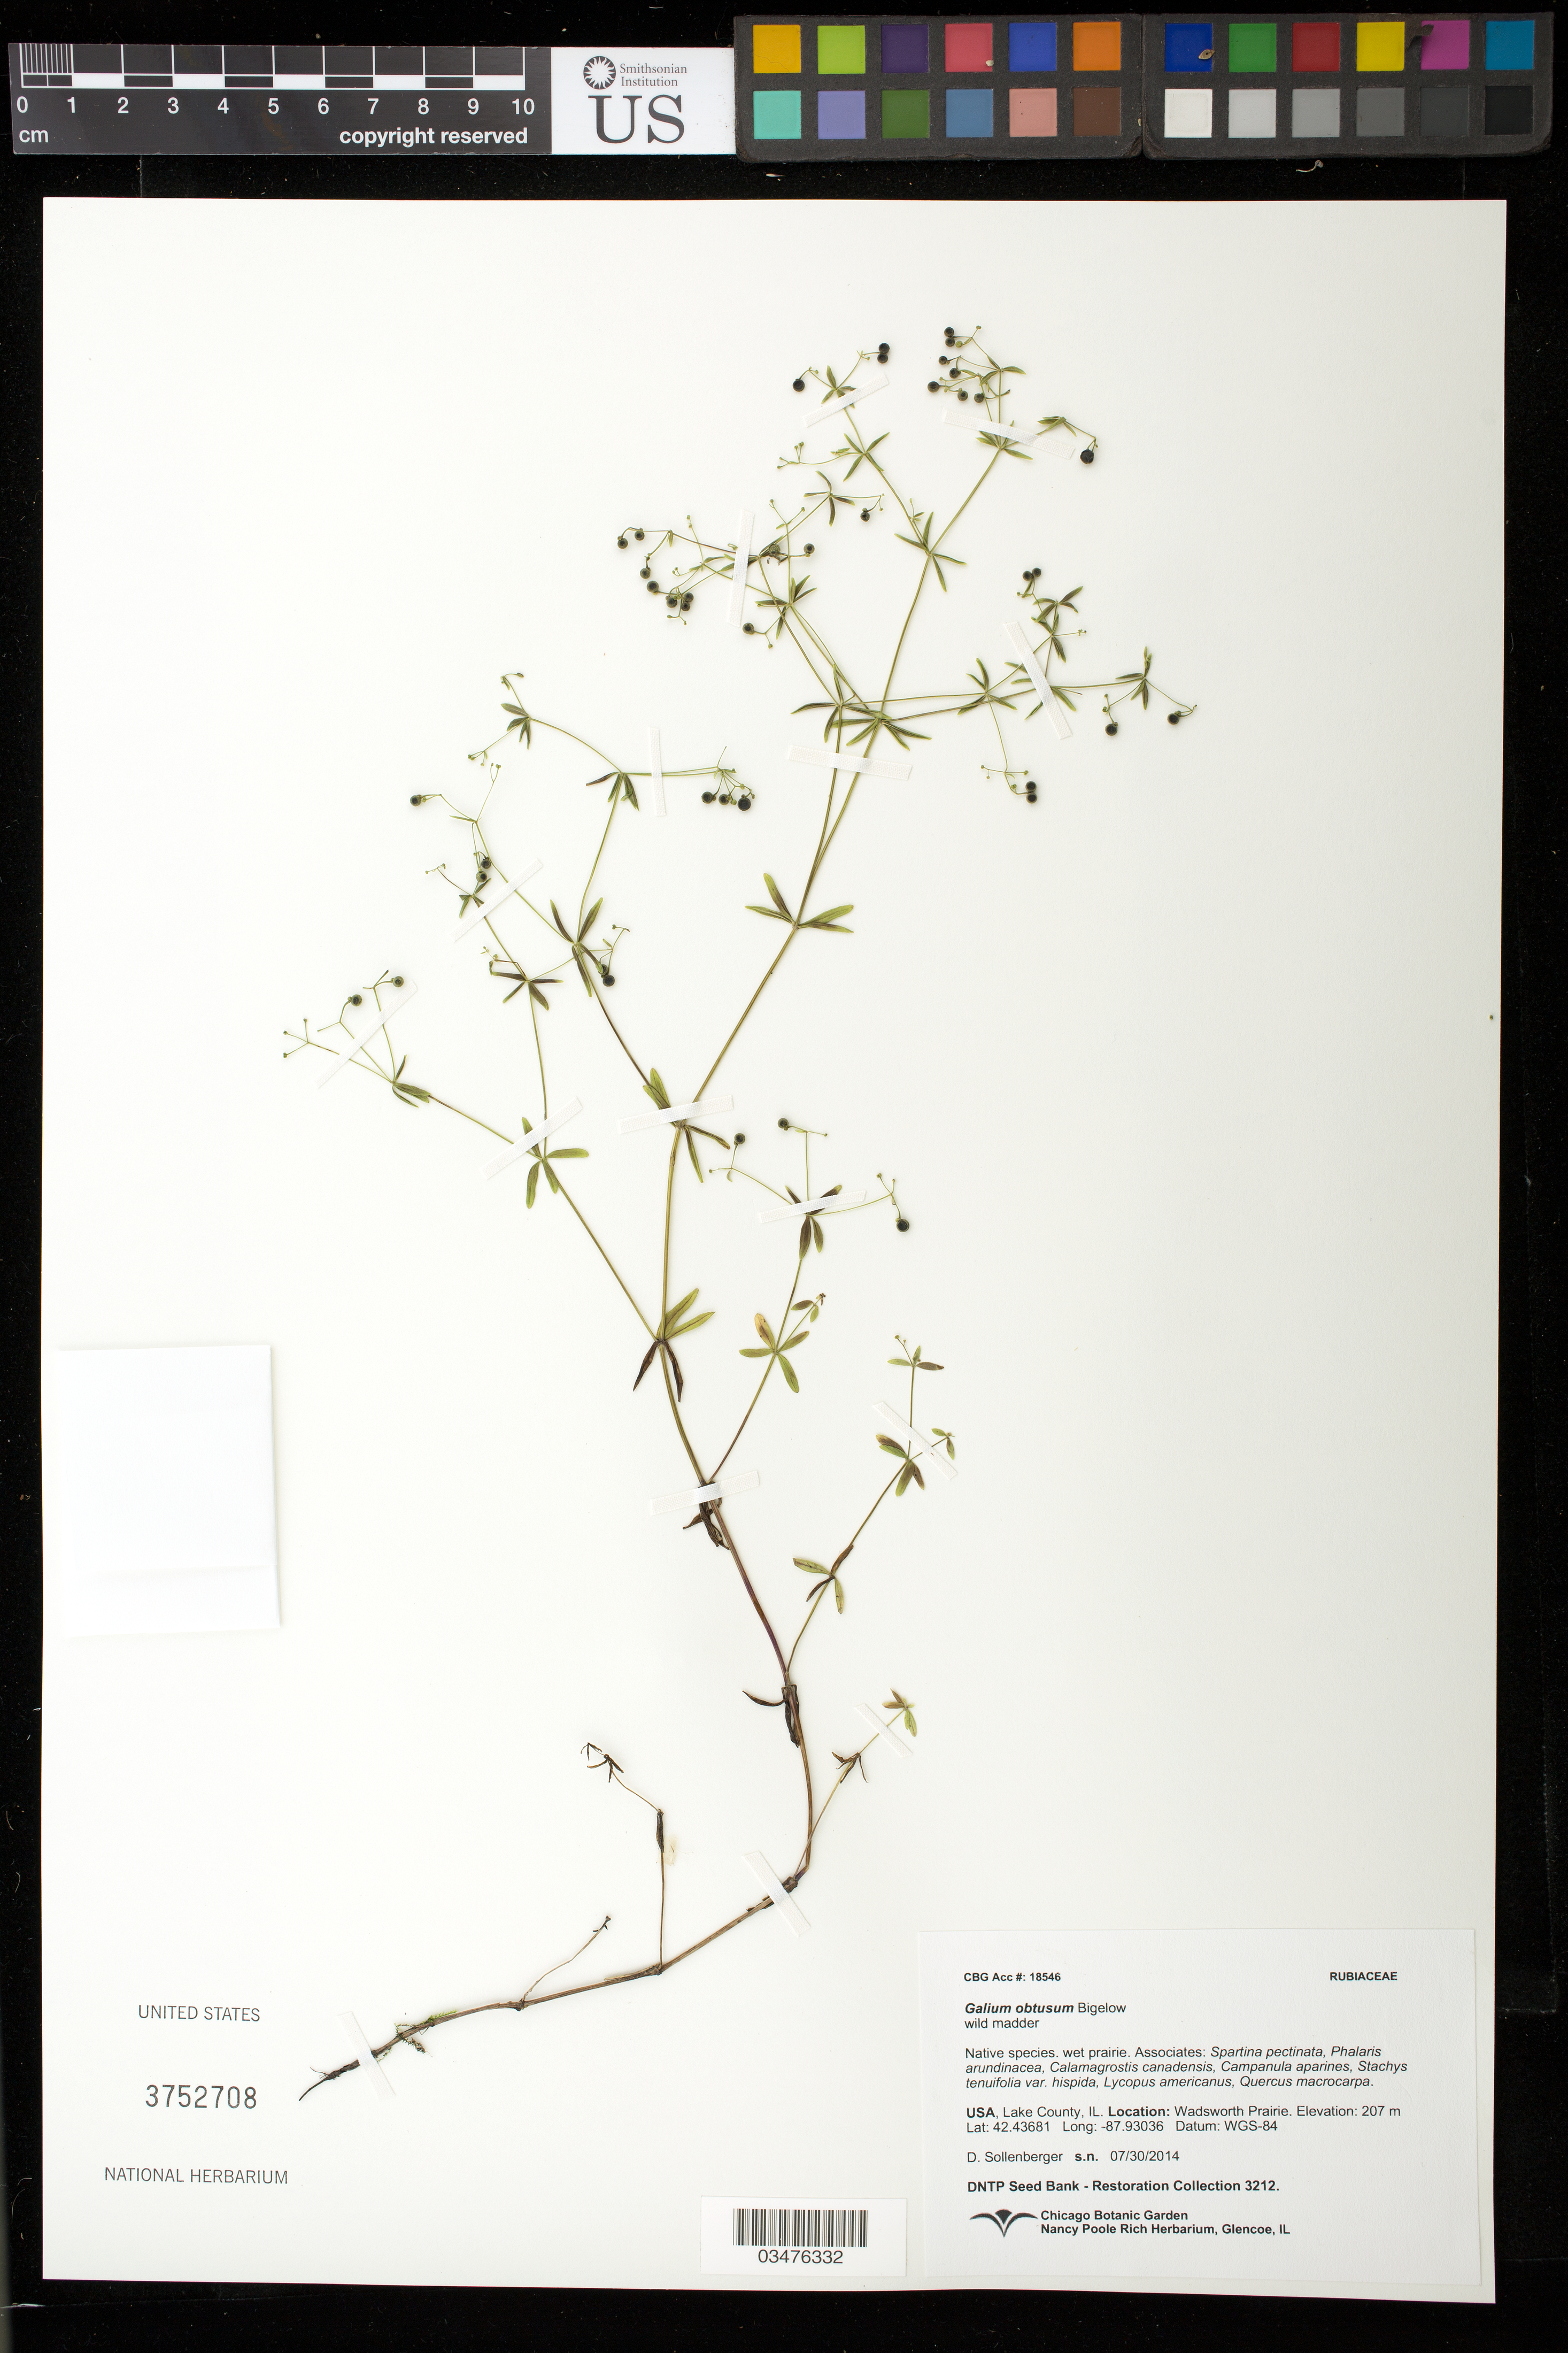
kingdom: Plantae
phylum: Tracheophyta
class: Magnoliopsida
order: Gentianales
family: Rubiaceae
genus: Galium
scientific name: Galium obtusum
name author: Bigelow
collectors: D. Sollenberger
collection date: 2014-07-30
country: United States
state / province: Illinois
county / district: Lake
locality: Wadsworth Prairie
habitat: Wet preirie. With Lycopus americanus, Quercus marcocarpa, ect.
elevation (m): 207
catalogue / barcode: US 3752708